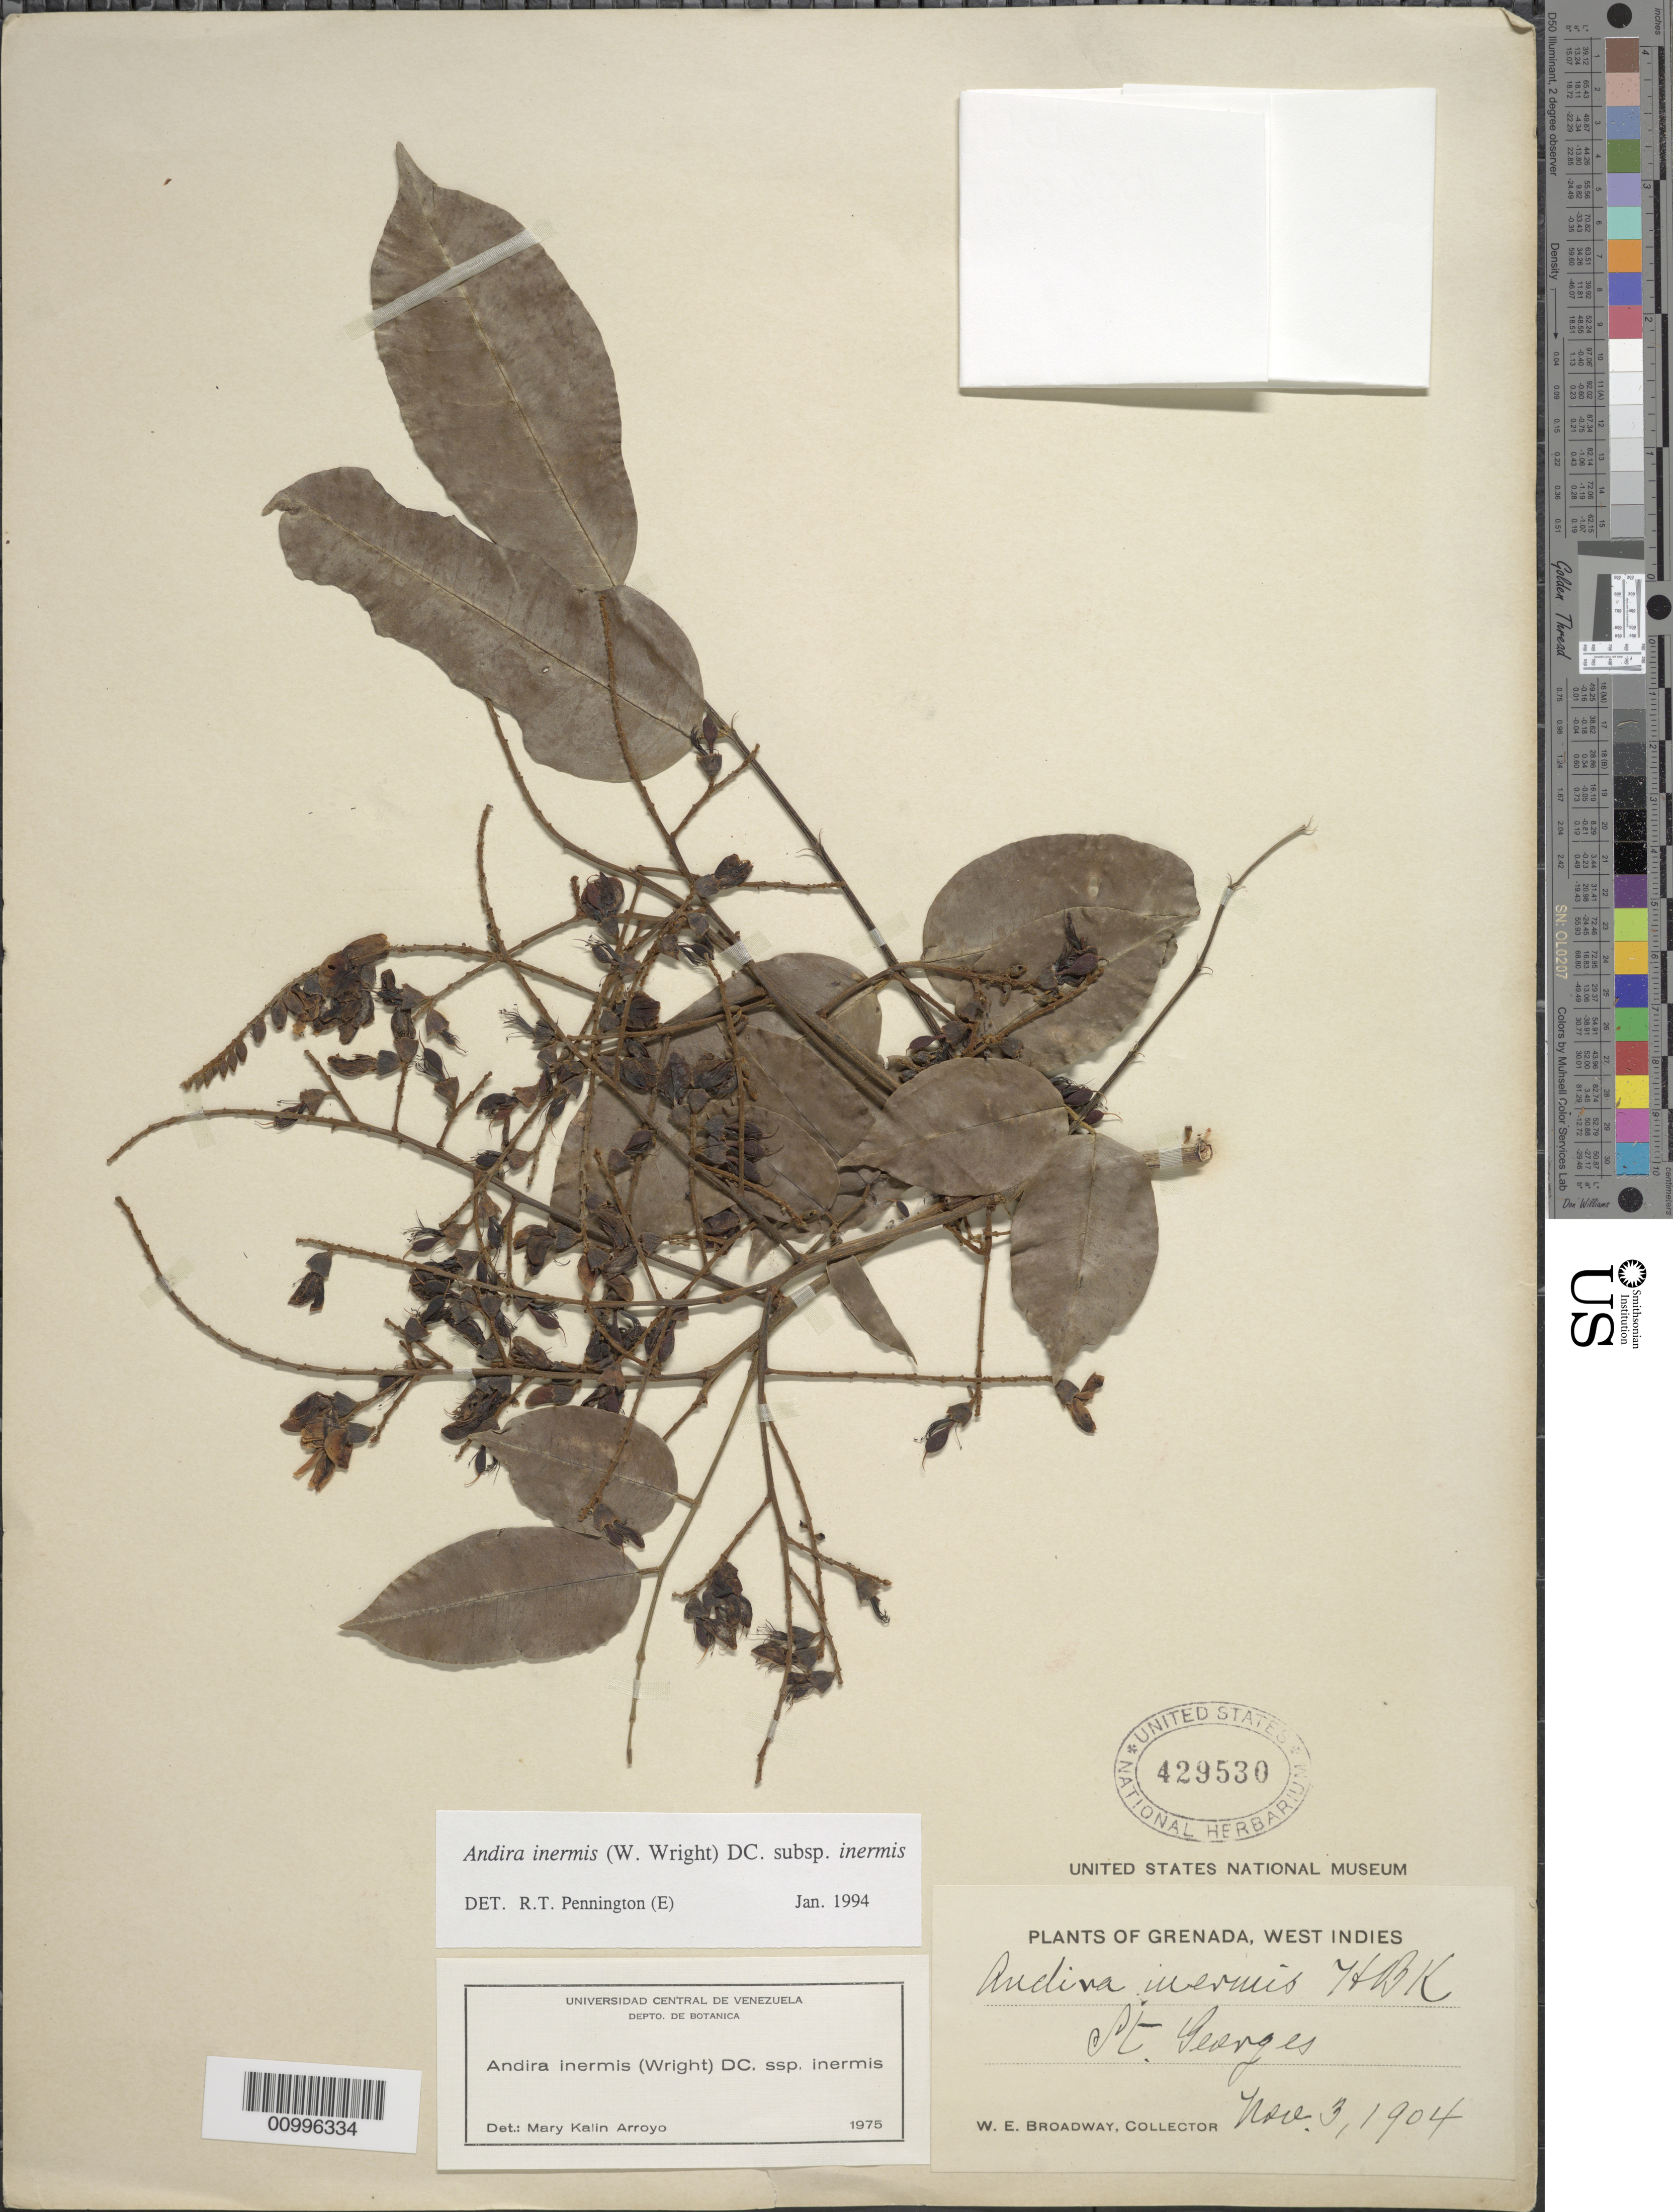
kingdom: Plantae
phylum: Tracheophyta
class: Magnoliopsida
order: Fabales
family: Fabaceae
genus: Andira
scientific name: Andira inermis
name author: (W. Wright) Kunth ex DC.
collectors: W. E. Broadway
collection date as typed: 03 Nov 1904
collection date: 1904-11-03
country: Grenada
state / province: Saint George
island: Grenada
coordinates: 0 N, 0 E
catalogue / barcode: US 429530